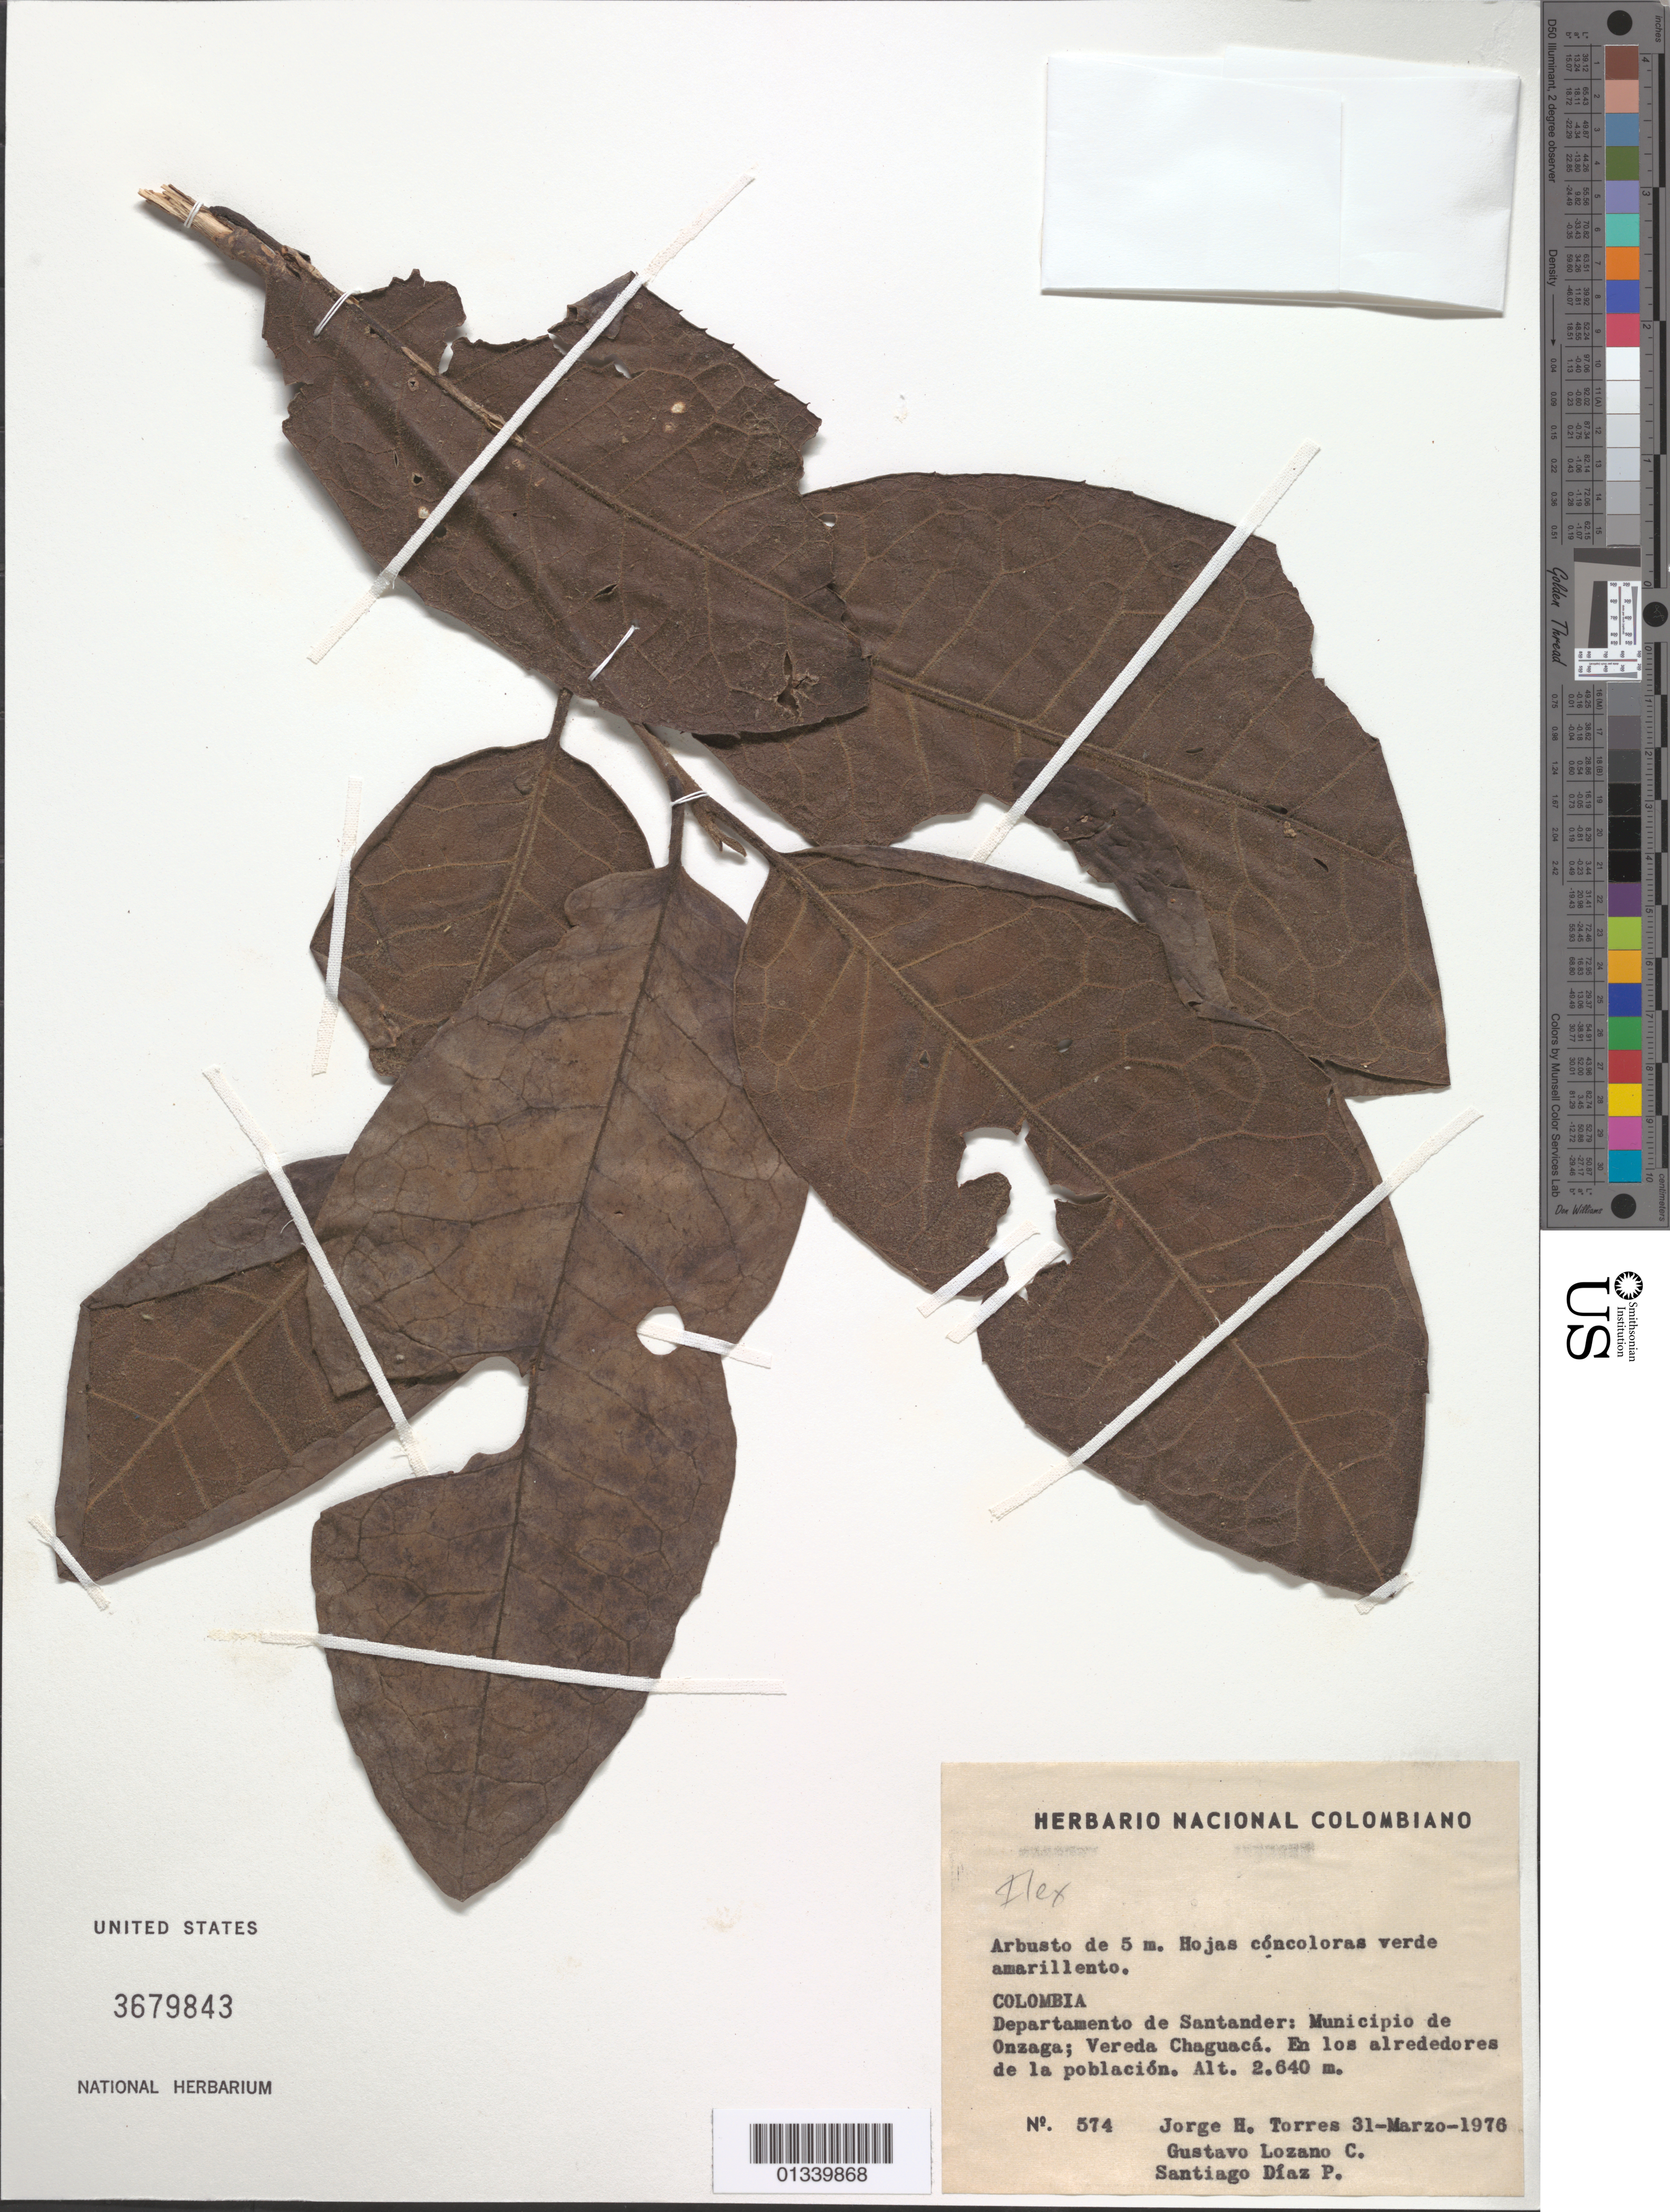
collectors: J. H. Torrea, G. Lozano-Contreras & S. Diaz Piedrahita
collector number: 2.64O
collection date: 1976-03-31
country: Colombia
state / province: Santander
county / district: Onzaga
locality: Vereda Chaguaca. En los alrededores de la poblacion.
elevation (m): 2.64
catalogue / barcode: US 3679843